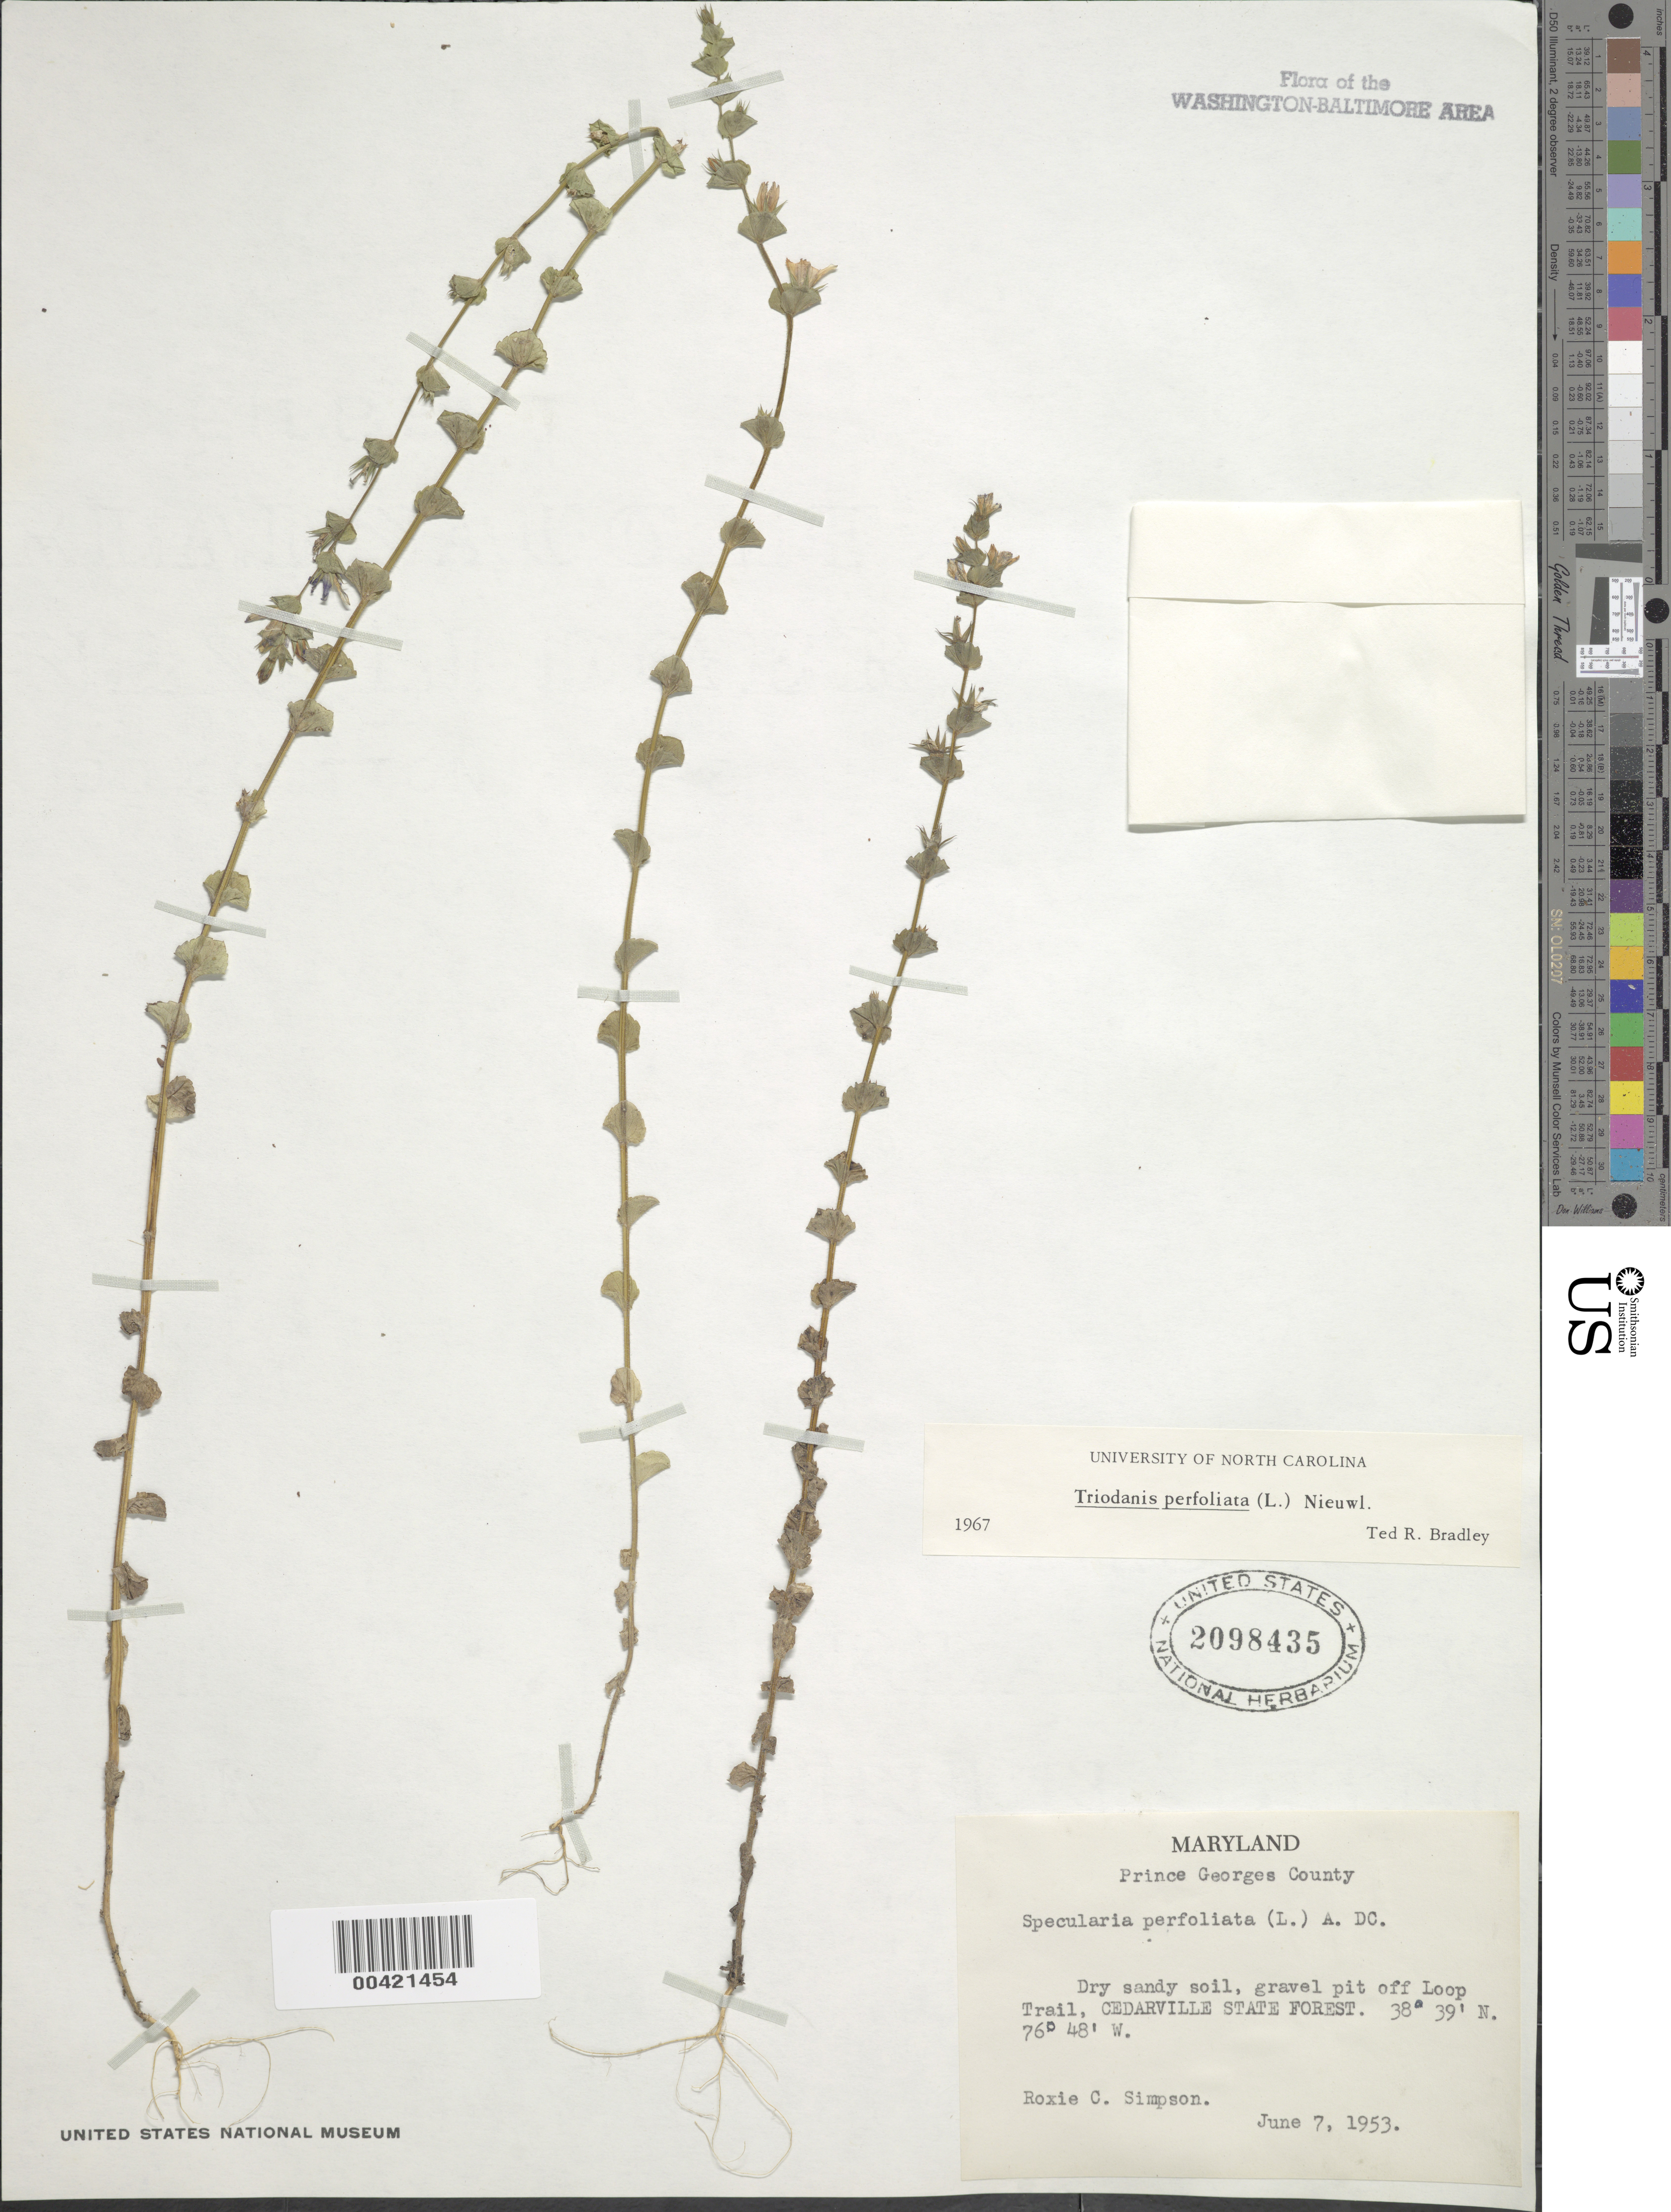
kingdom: Plantae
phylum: Tracheophyta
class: Magnoliopsida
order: Asterales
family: Campanulaceae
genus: Triodanis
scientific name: Triodanis perfoliata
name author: (L.) Nieuwl.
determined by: Bradley, T. R.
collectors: R. Simpson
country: United States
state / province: Maryland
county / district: Prince George's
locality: Cedarville State Forest: Gravel Pit off Loop trail 38 39'n 76 48'w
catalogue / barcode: US 2098435